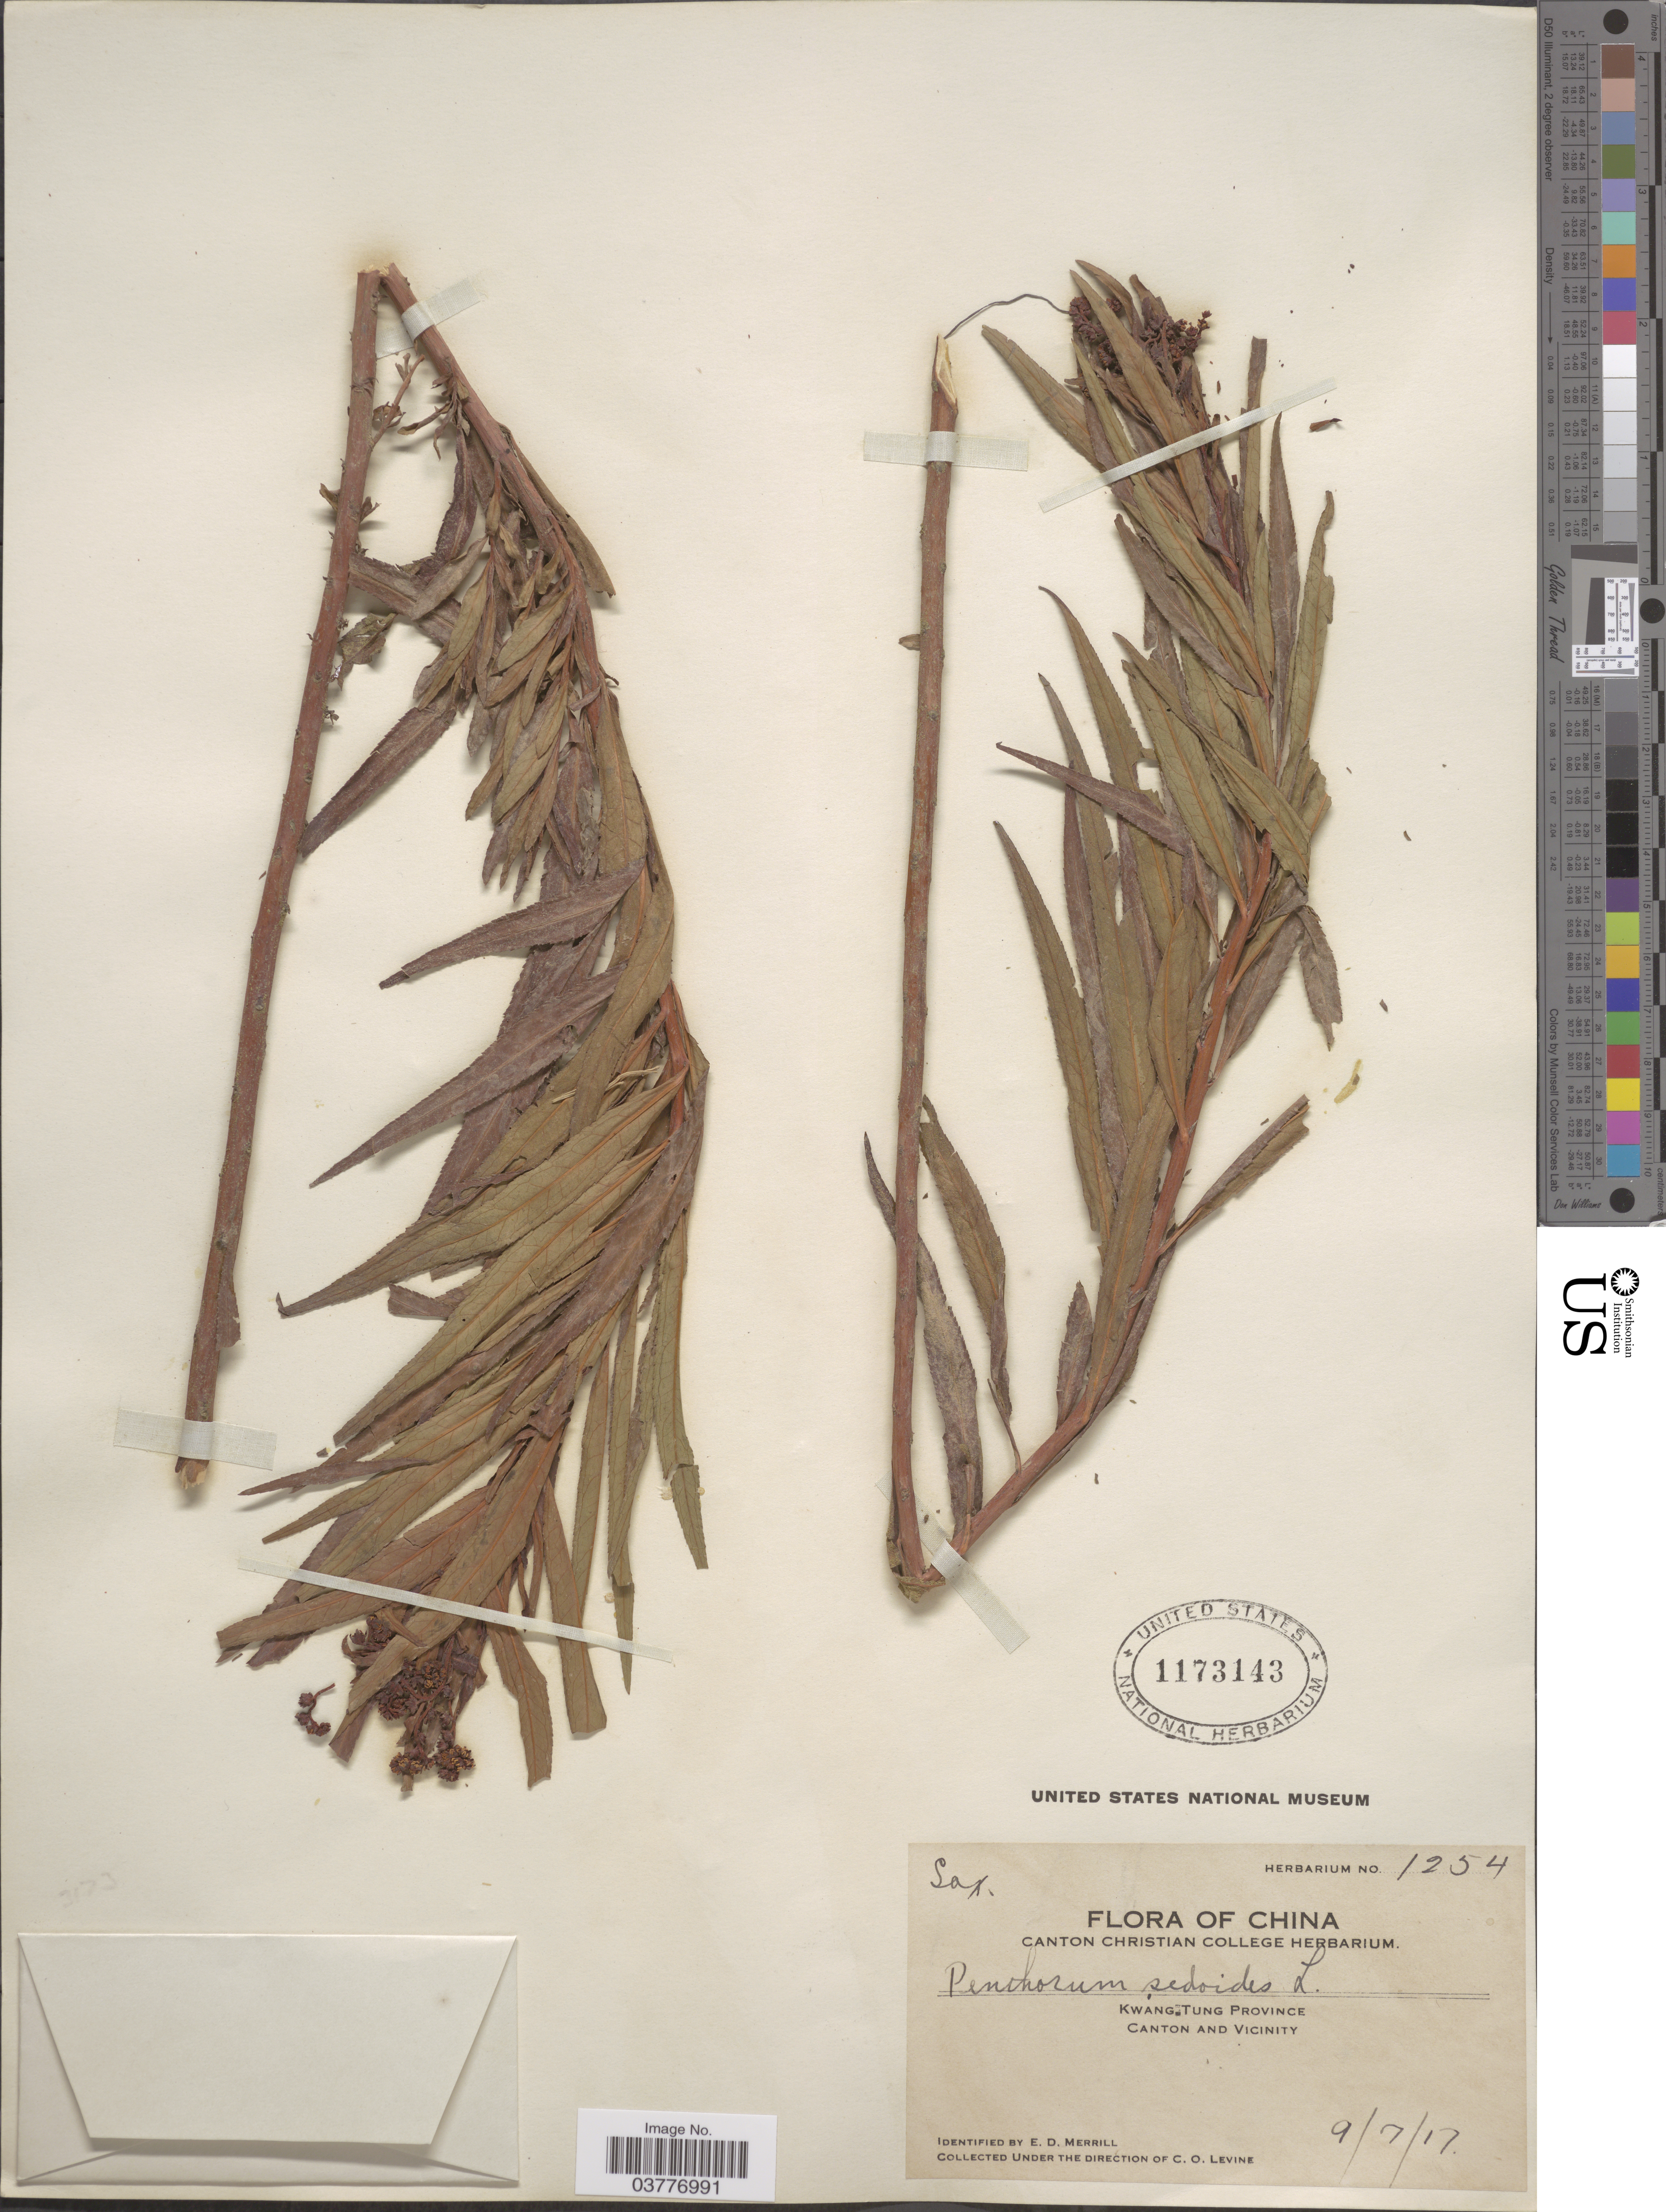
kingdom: Plantae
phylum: Tracheophyta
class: Magnoliopsida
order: Saxifragales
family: Penthoraceae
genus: Penthorum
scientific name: Penthorum sedoides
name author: L.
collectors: C. O. Levine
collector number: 1254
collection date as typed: Transcribed d/m/y: 9/7/17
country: China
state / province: Guangdong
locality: Kwang Tung Province. Canton and Vicinity.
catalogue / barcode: US 1173143